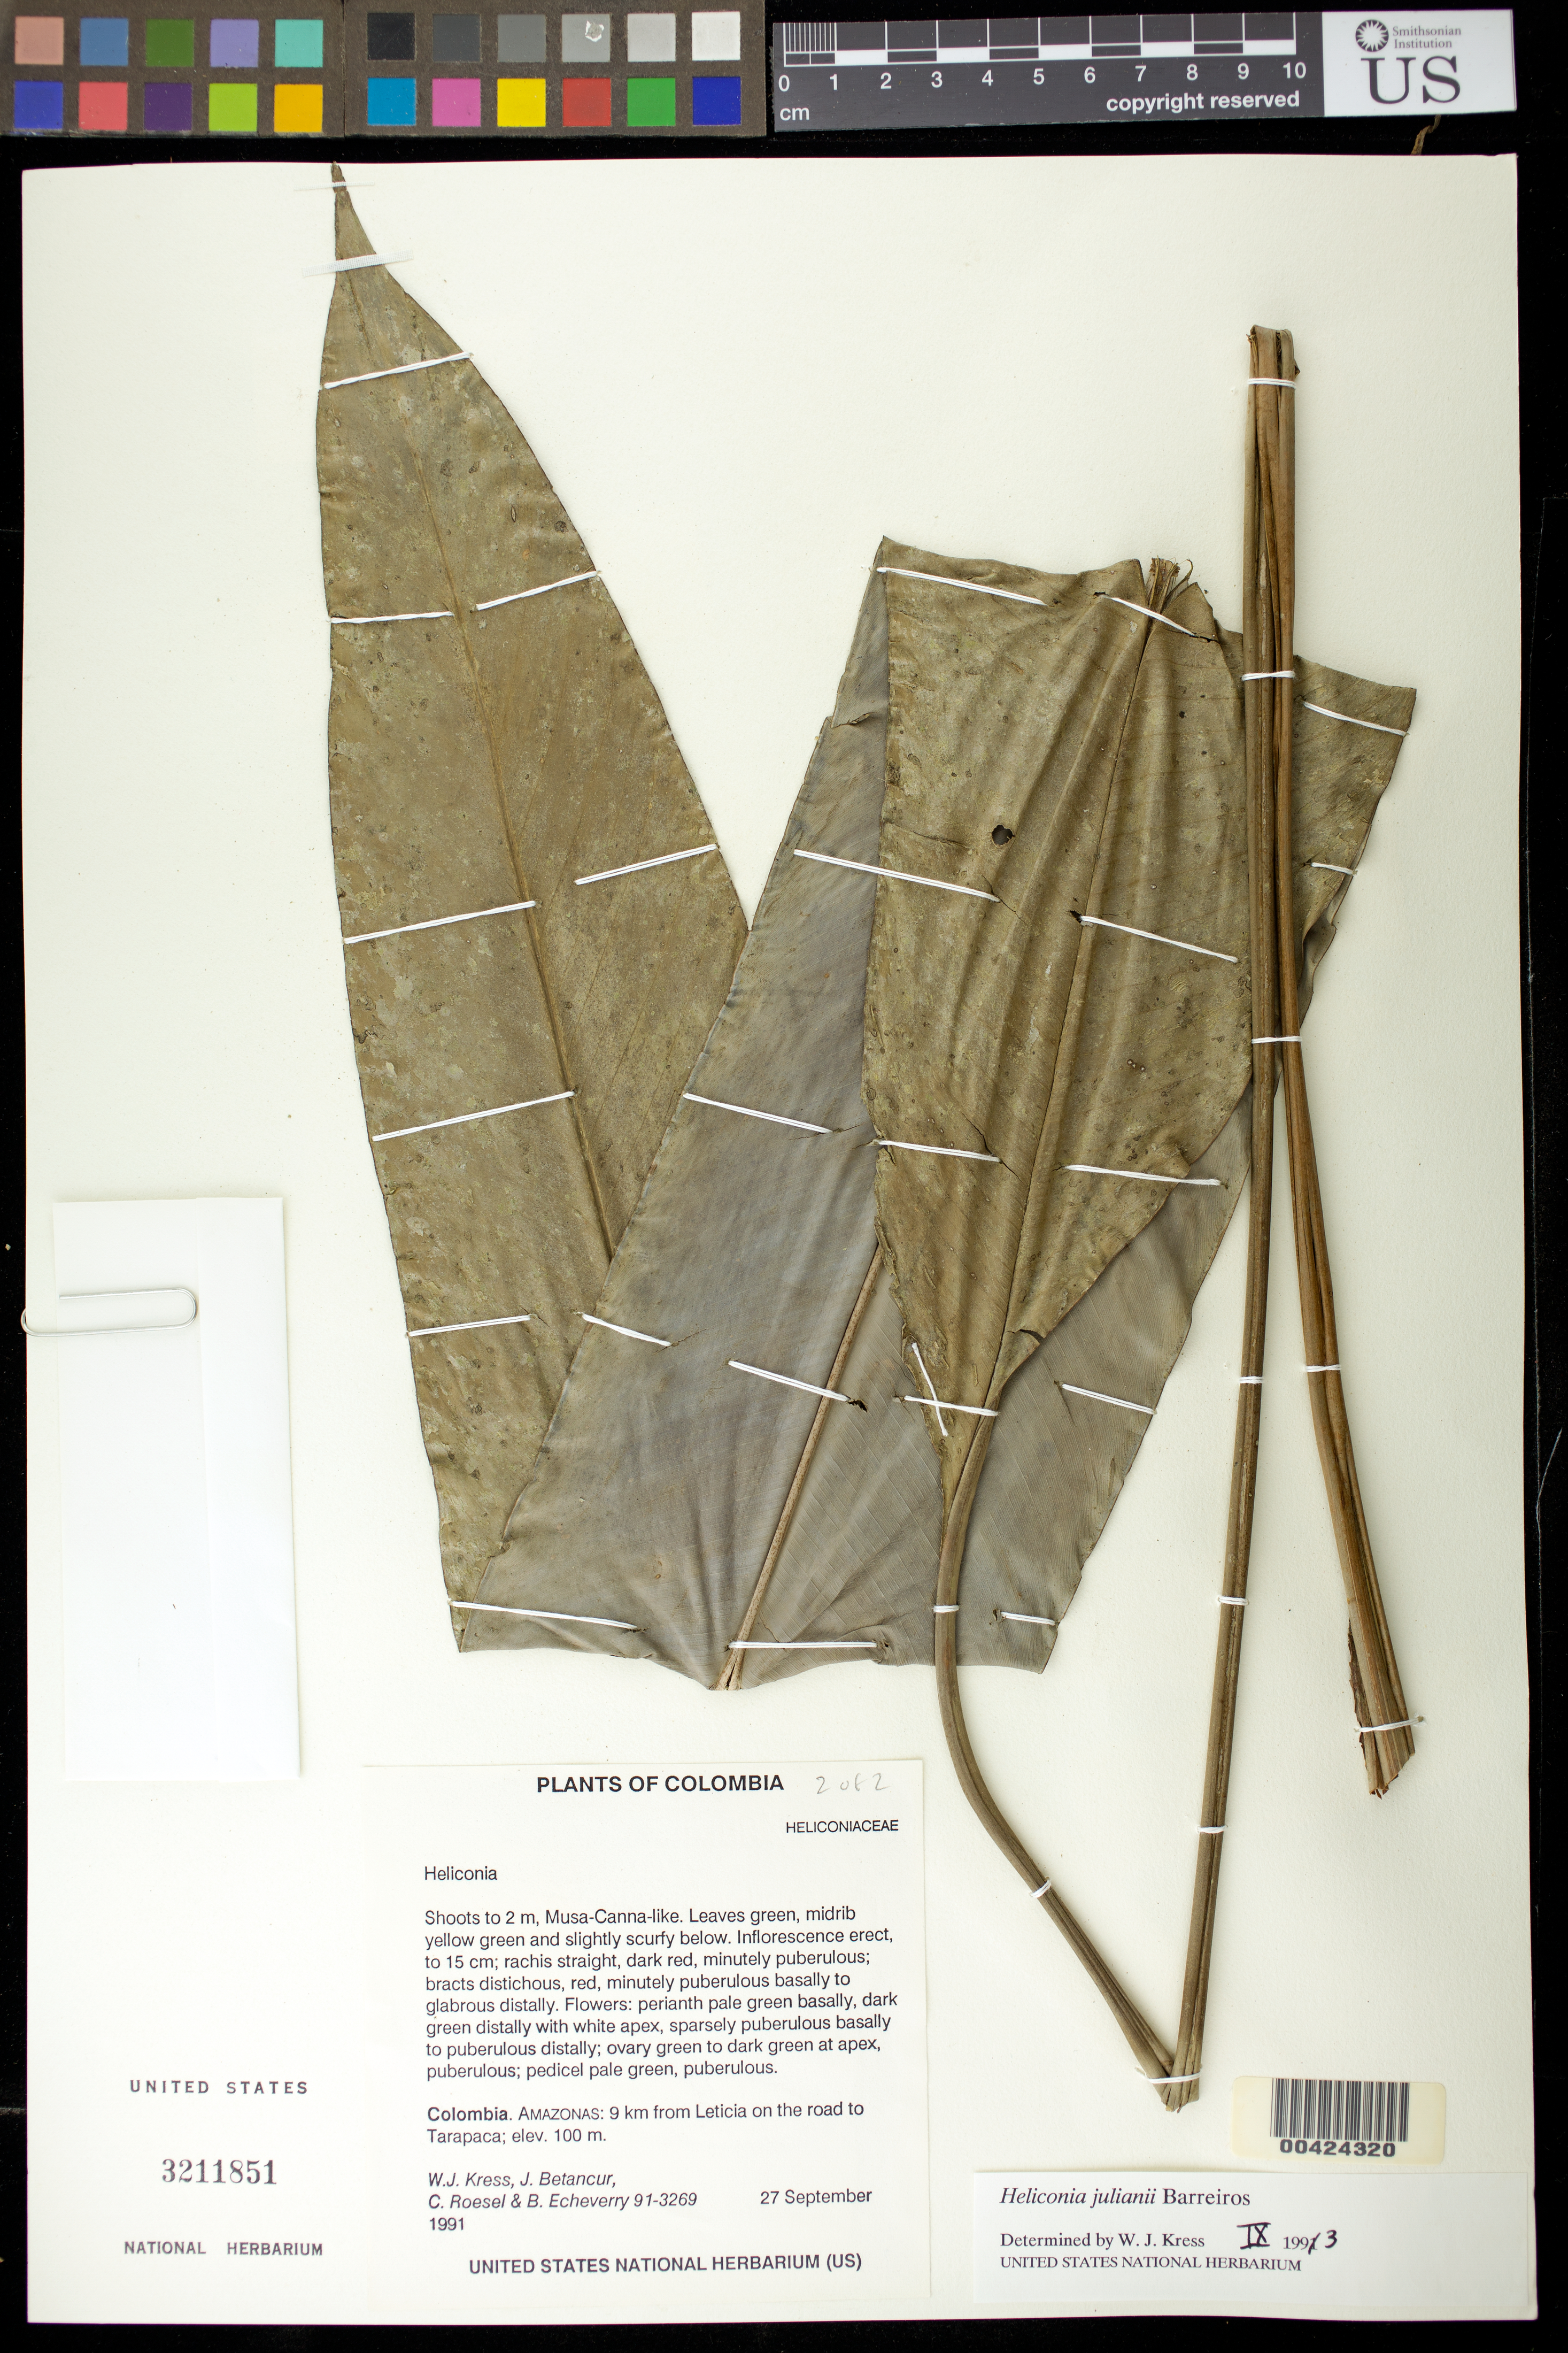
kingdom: Plantae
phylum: Tracheophyta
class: Liliopsida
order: Zingiberales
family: Heliconiaceae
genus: Heliconia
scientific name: Heliconia julianii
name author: Barreiros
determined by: Kress, W. J., (US), Smithsonian Institution - National Museum of Natural History (UNITED STATES)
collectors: W. J. Kress, J. C. Betancur, C. S. Roesel & B. Echeverry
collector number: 91-3269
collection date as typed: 27 Sep 1991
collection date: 1991-09-27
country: Colombia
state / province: Amazônas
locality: Leticia, 9 km from; on road to Tarapacá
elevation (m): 100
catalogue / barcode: US 3211851